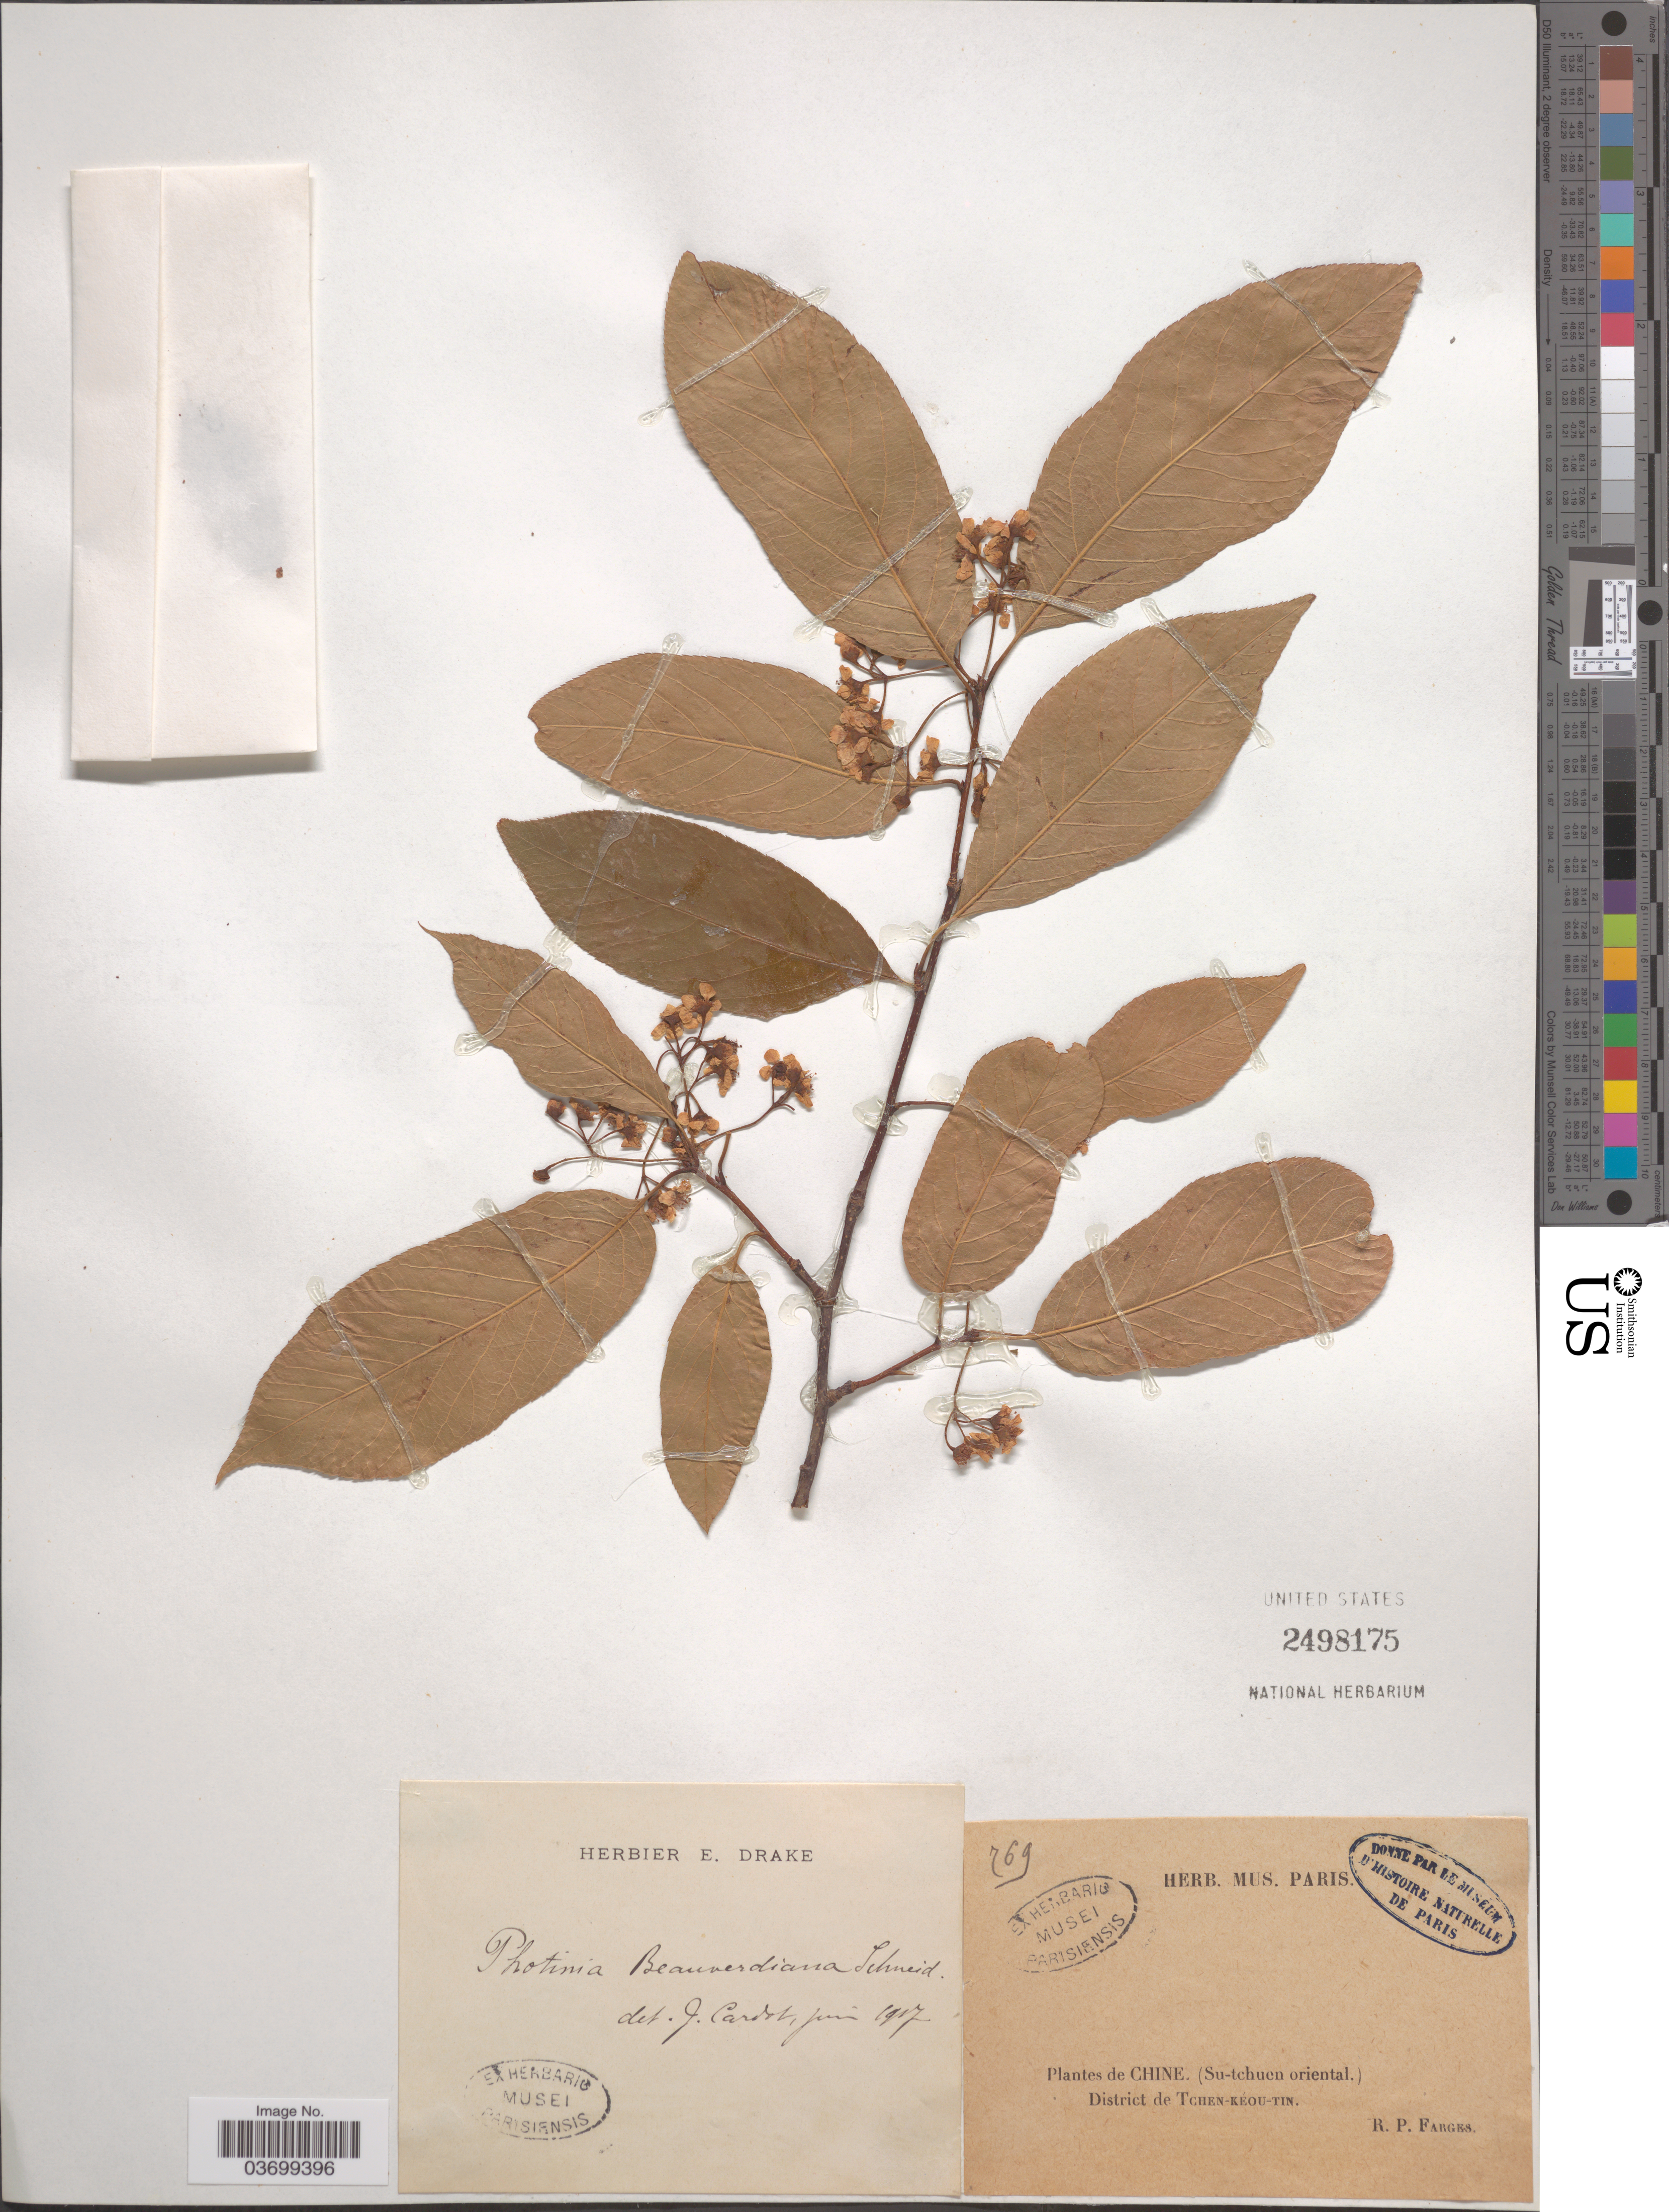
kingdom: Plantae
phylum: Tracheophyta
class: Magnoliopsida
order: Rosales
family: Rosaceae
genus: Photinia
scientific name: Photinia beauverdiana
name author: C.K. Schneid.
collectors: R. Farges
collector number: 769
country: China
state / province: Sichuan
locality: Su-tchuen oriental. District de Tchen-Kéou-Tin.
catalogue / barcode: US 2498175